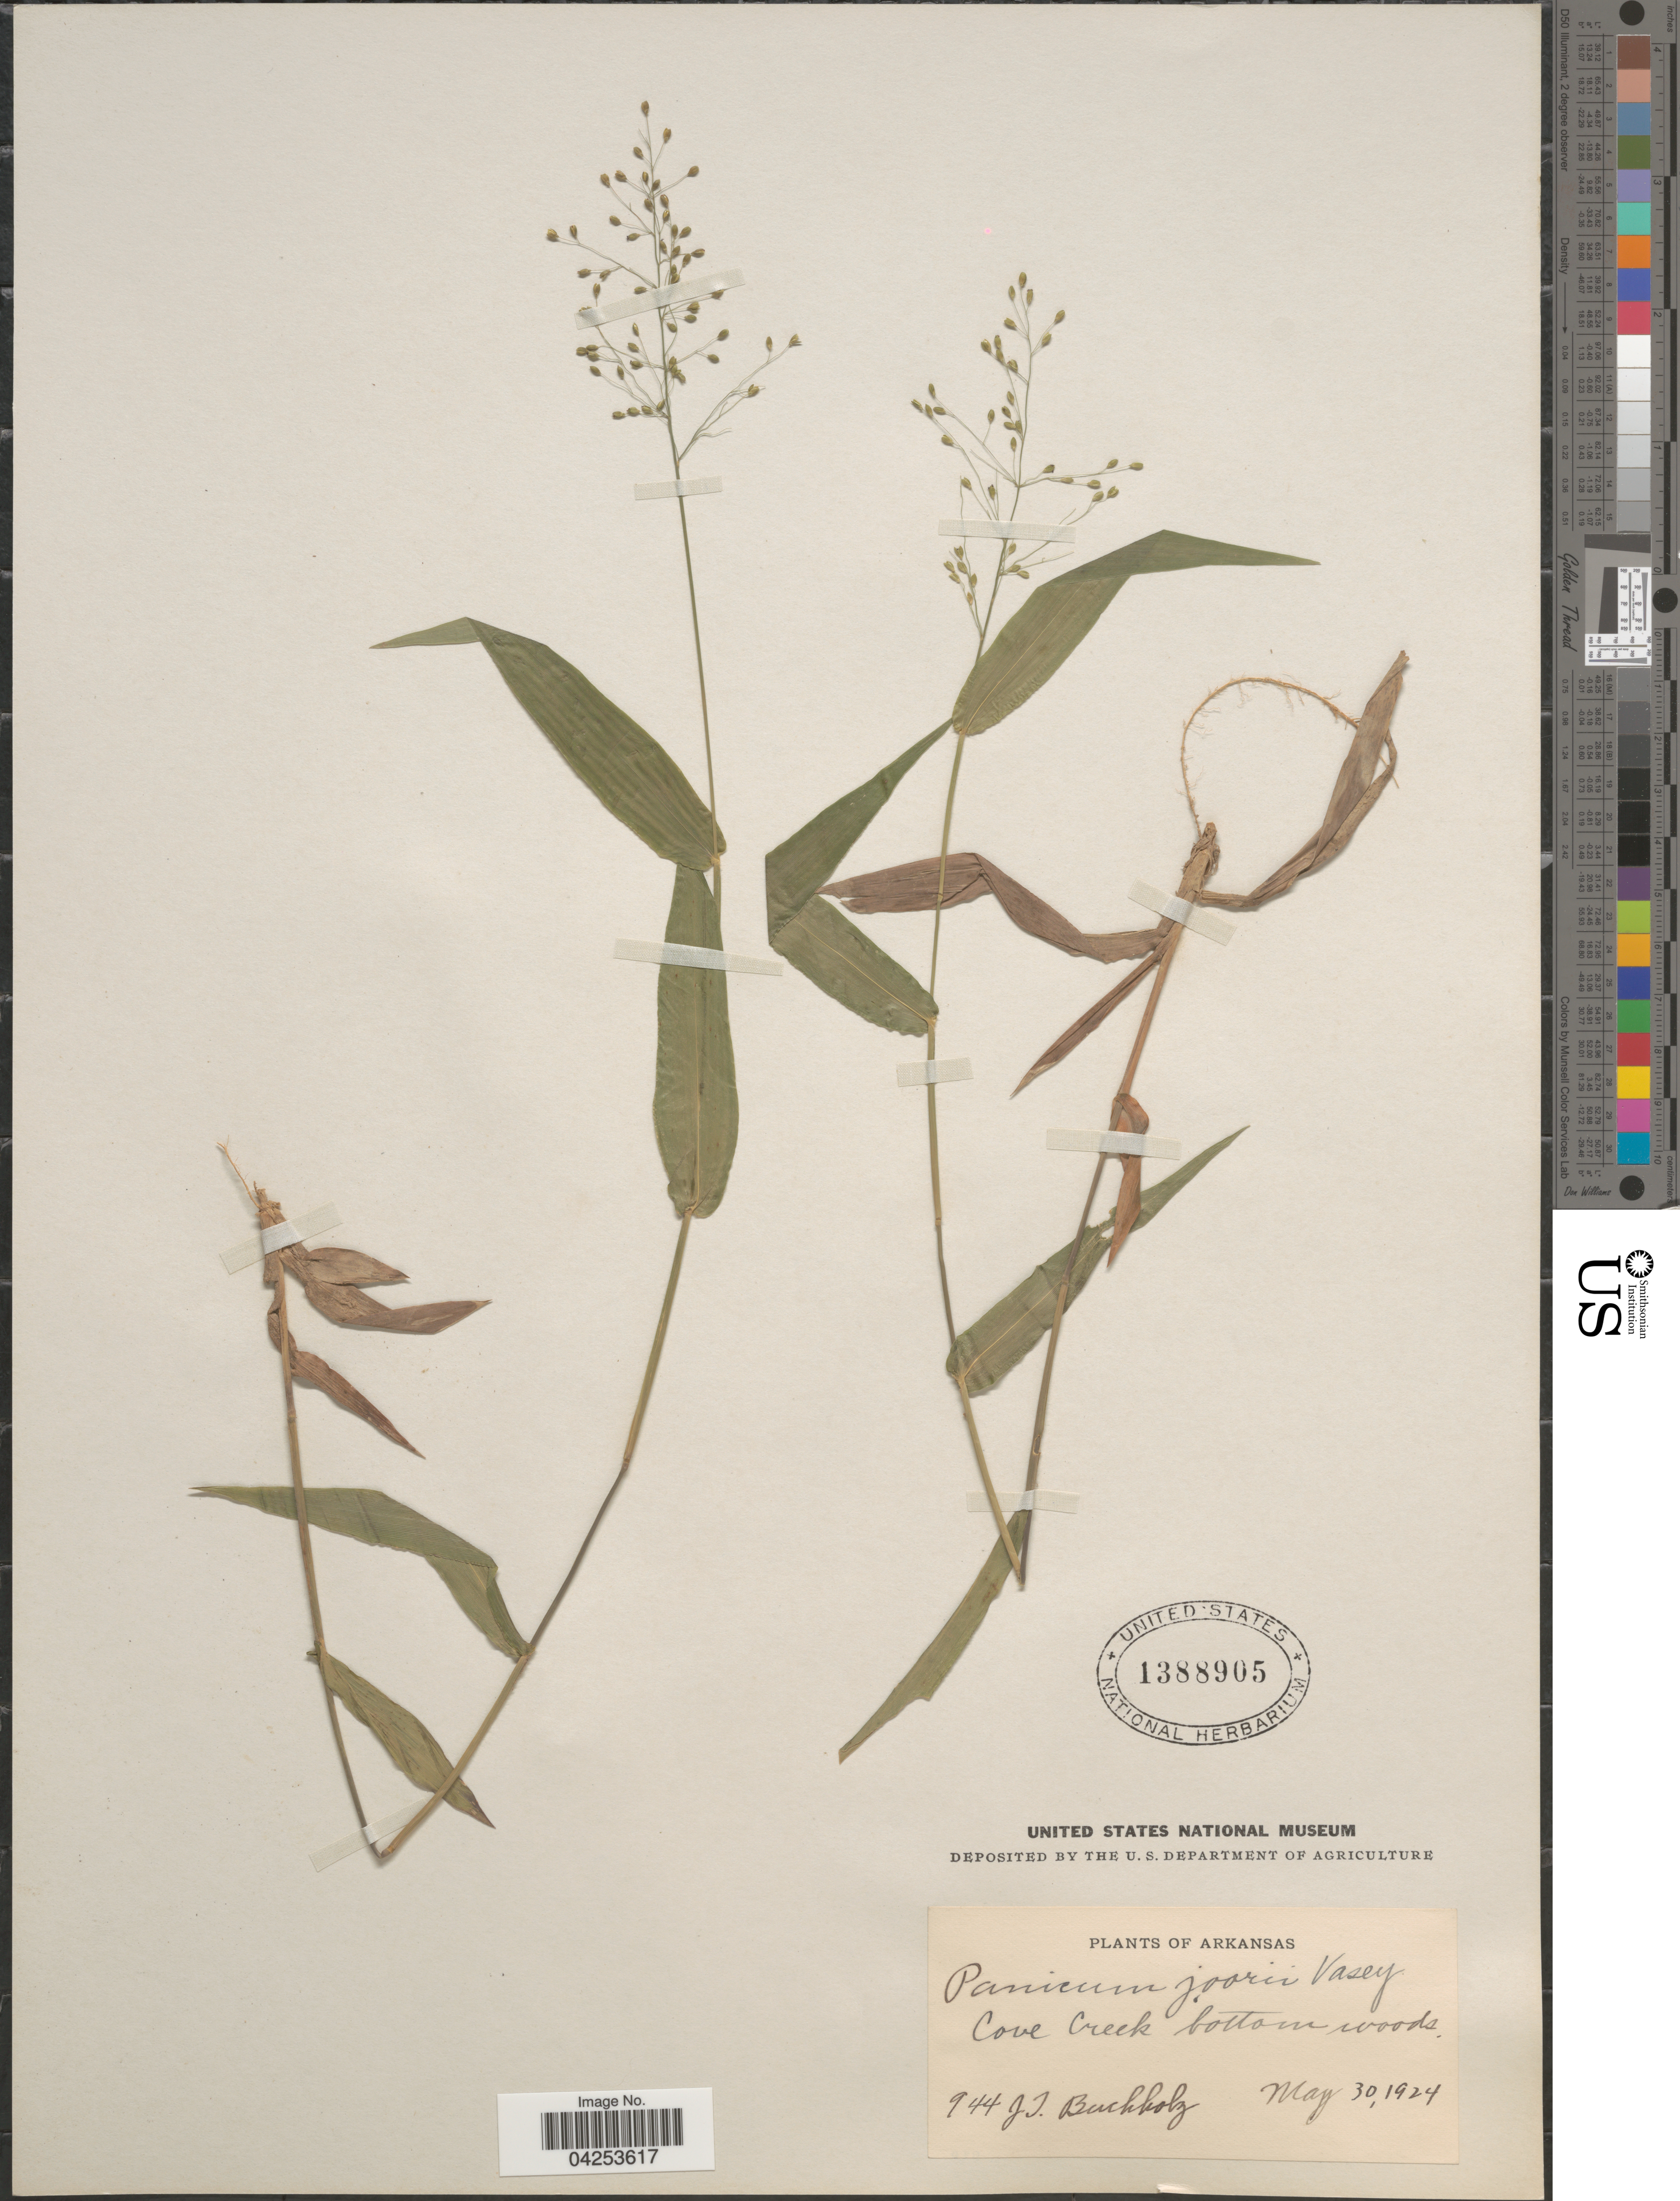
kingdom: Plantae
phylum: Tracheophyta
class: Liliopsida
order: Poales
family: Poaceae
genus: Dichanthelium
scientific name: Dichanthelium commutatum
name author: (Schult.) Gould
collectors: J. T. Buchholz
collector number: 944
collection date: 1924-05-30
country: United States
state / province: Arkansas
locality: Cove Creek bottom woods.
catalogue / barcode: US 1388905